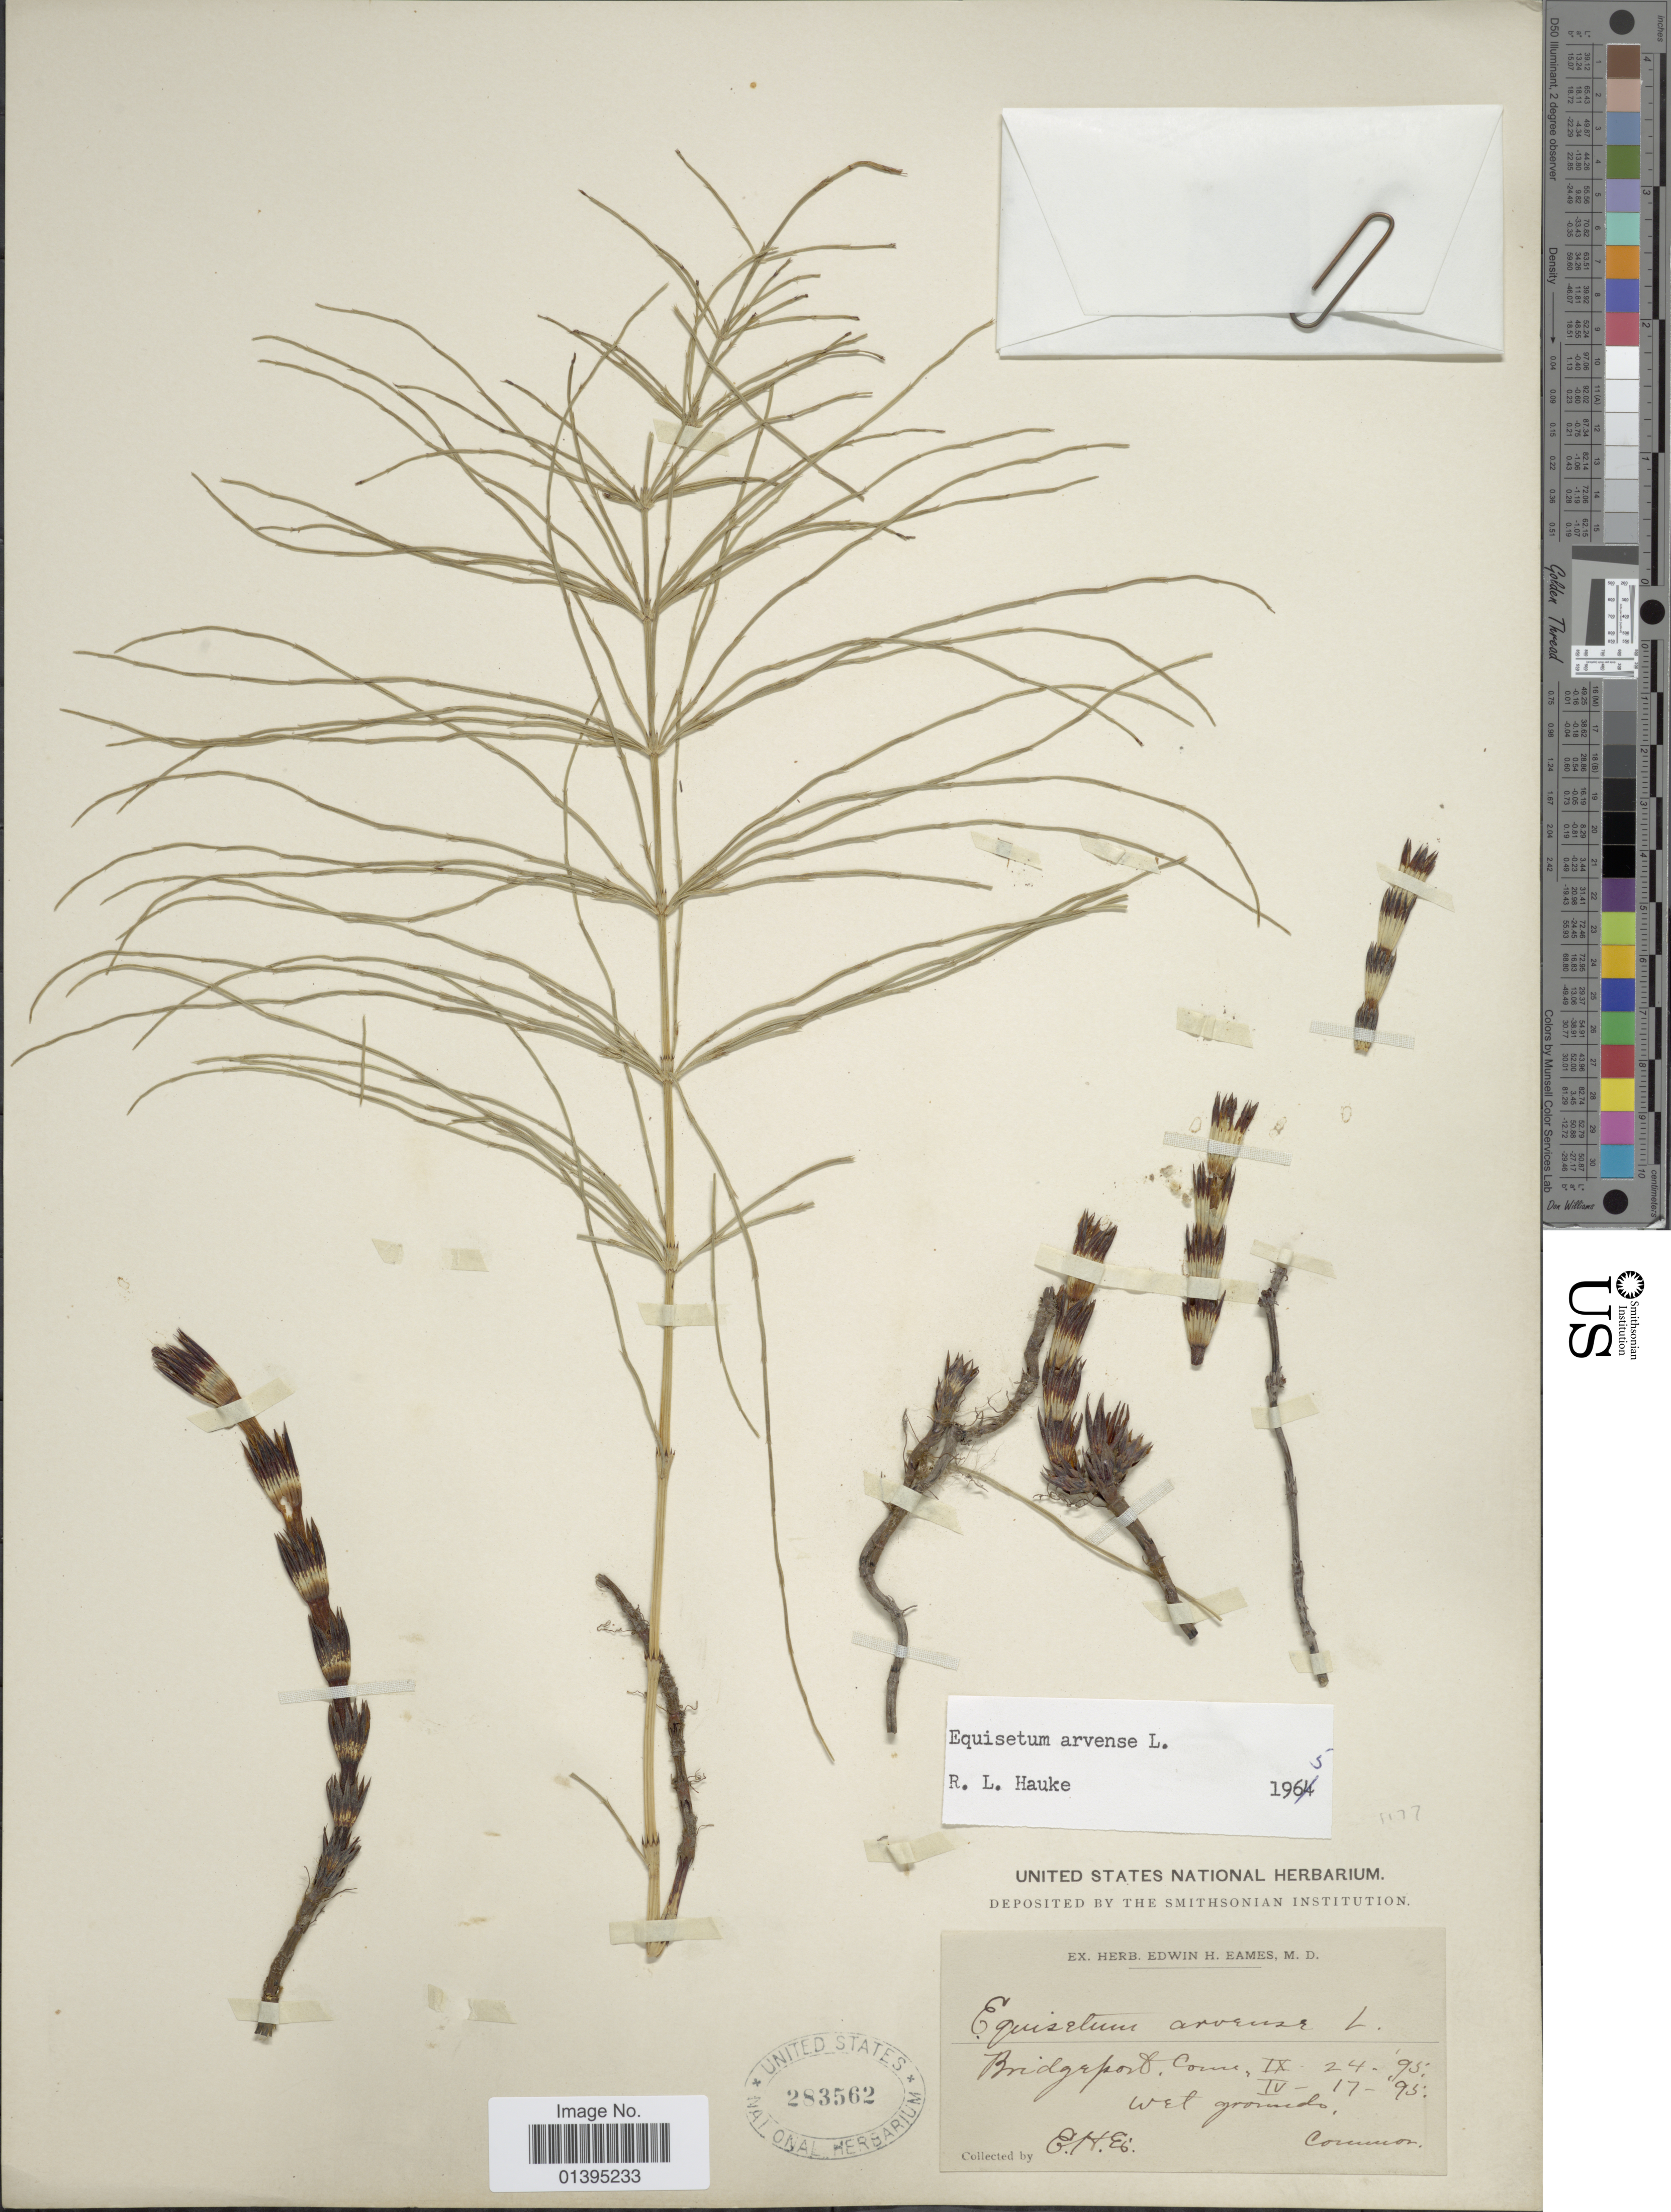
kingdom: Plantae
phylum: Tracheophyta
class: Polypodiopsida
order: Equisetales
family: Equisetaceae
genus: Equisetum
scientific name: Equisetum arvense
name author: L.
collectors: E. H. Eames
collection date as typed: Transcribed d/m/y: 17/4/95 to 24/9/95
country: United States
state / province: Connecticut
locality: Bridgeport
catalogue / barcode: US 283562